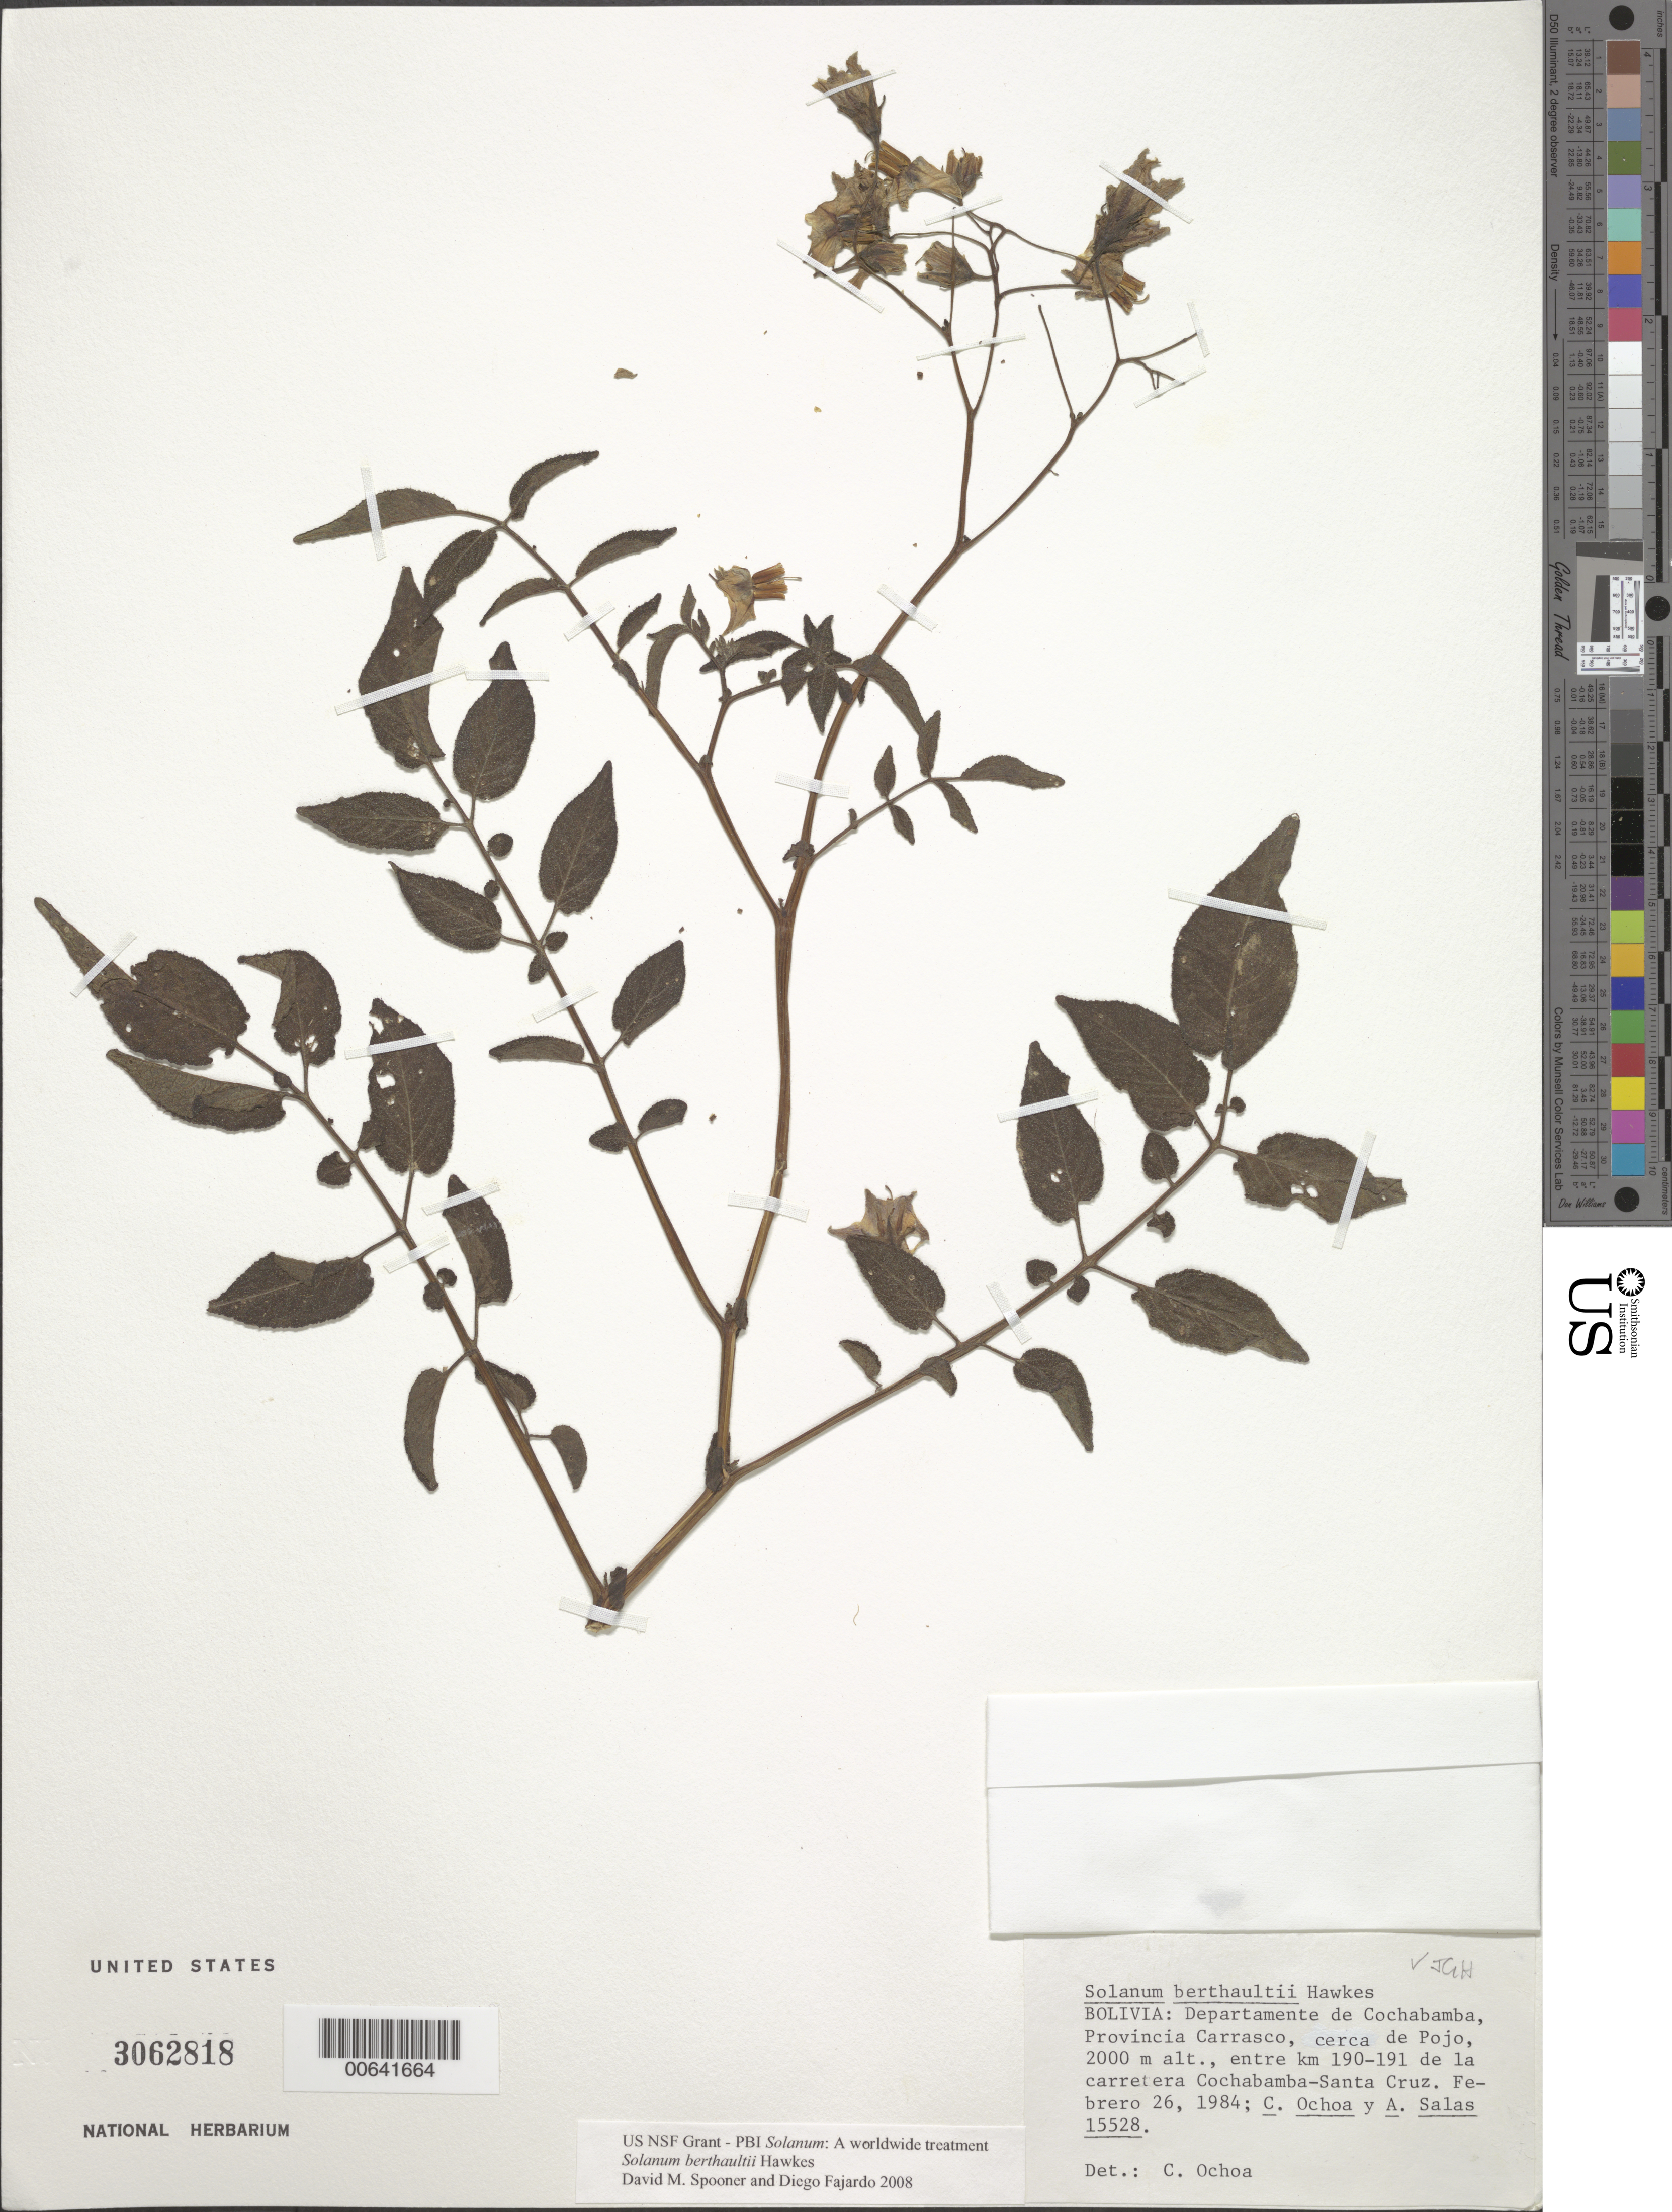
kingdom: Plantae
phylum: Tracheophyta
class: Magnoliopsida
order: Solanales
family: Solanaceae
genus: Solanum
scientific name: Solanum berthaultii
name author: Hawkes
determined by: Ochoa, C. M.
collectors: C. M. Ochoa & A. Salas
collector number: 15528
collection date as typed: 26 Feb 1984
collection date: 1984-02-26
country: Bolivia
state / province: Cochabamba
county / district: Carrasco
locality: Cerca de Pojo (km 190-191 ruta Cbba-SC)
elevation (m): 2000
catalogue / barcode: US 3062818